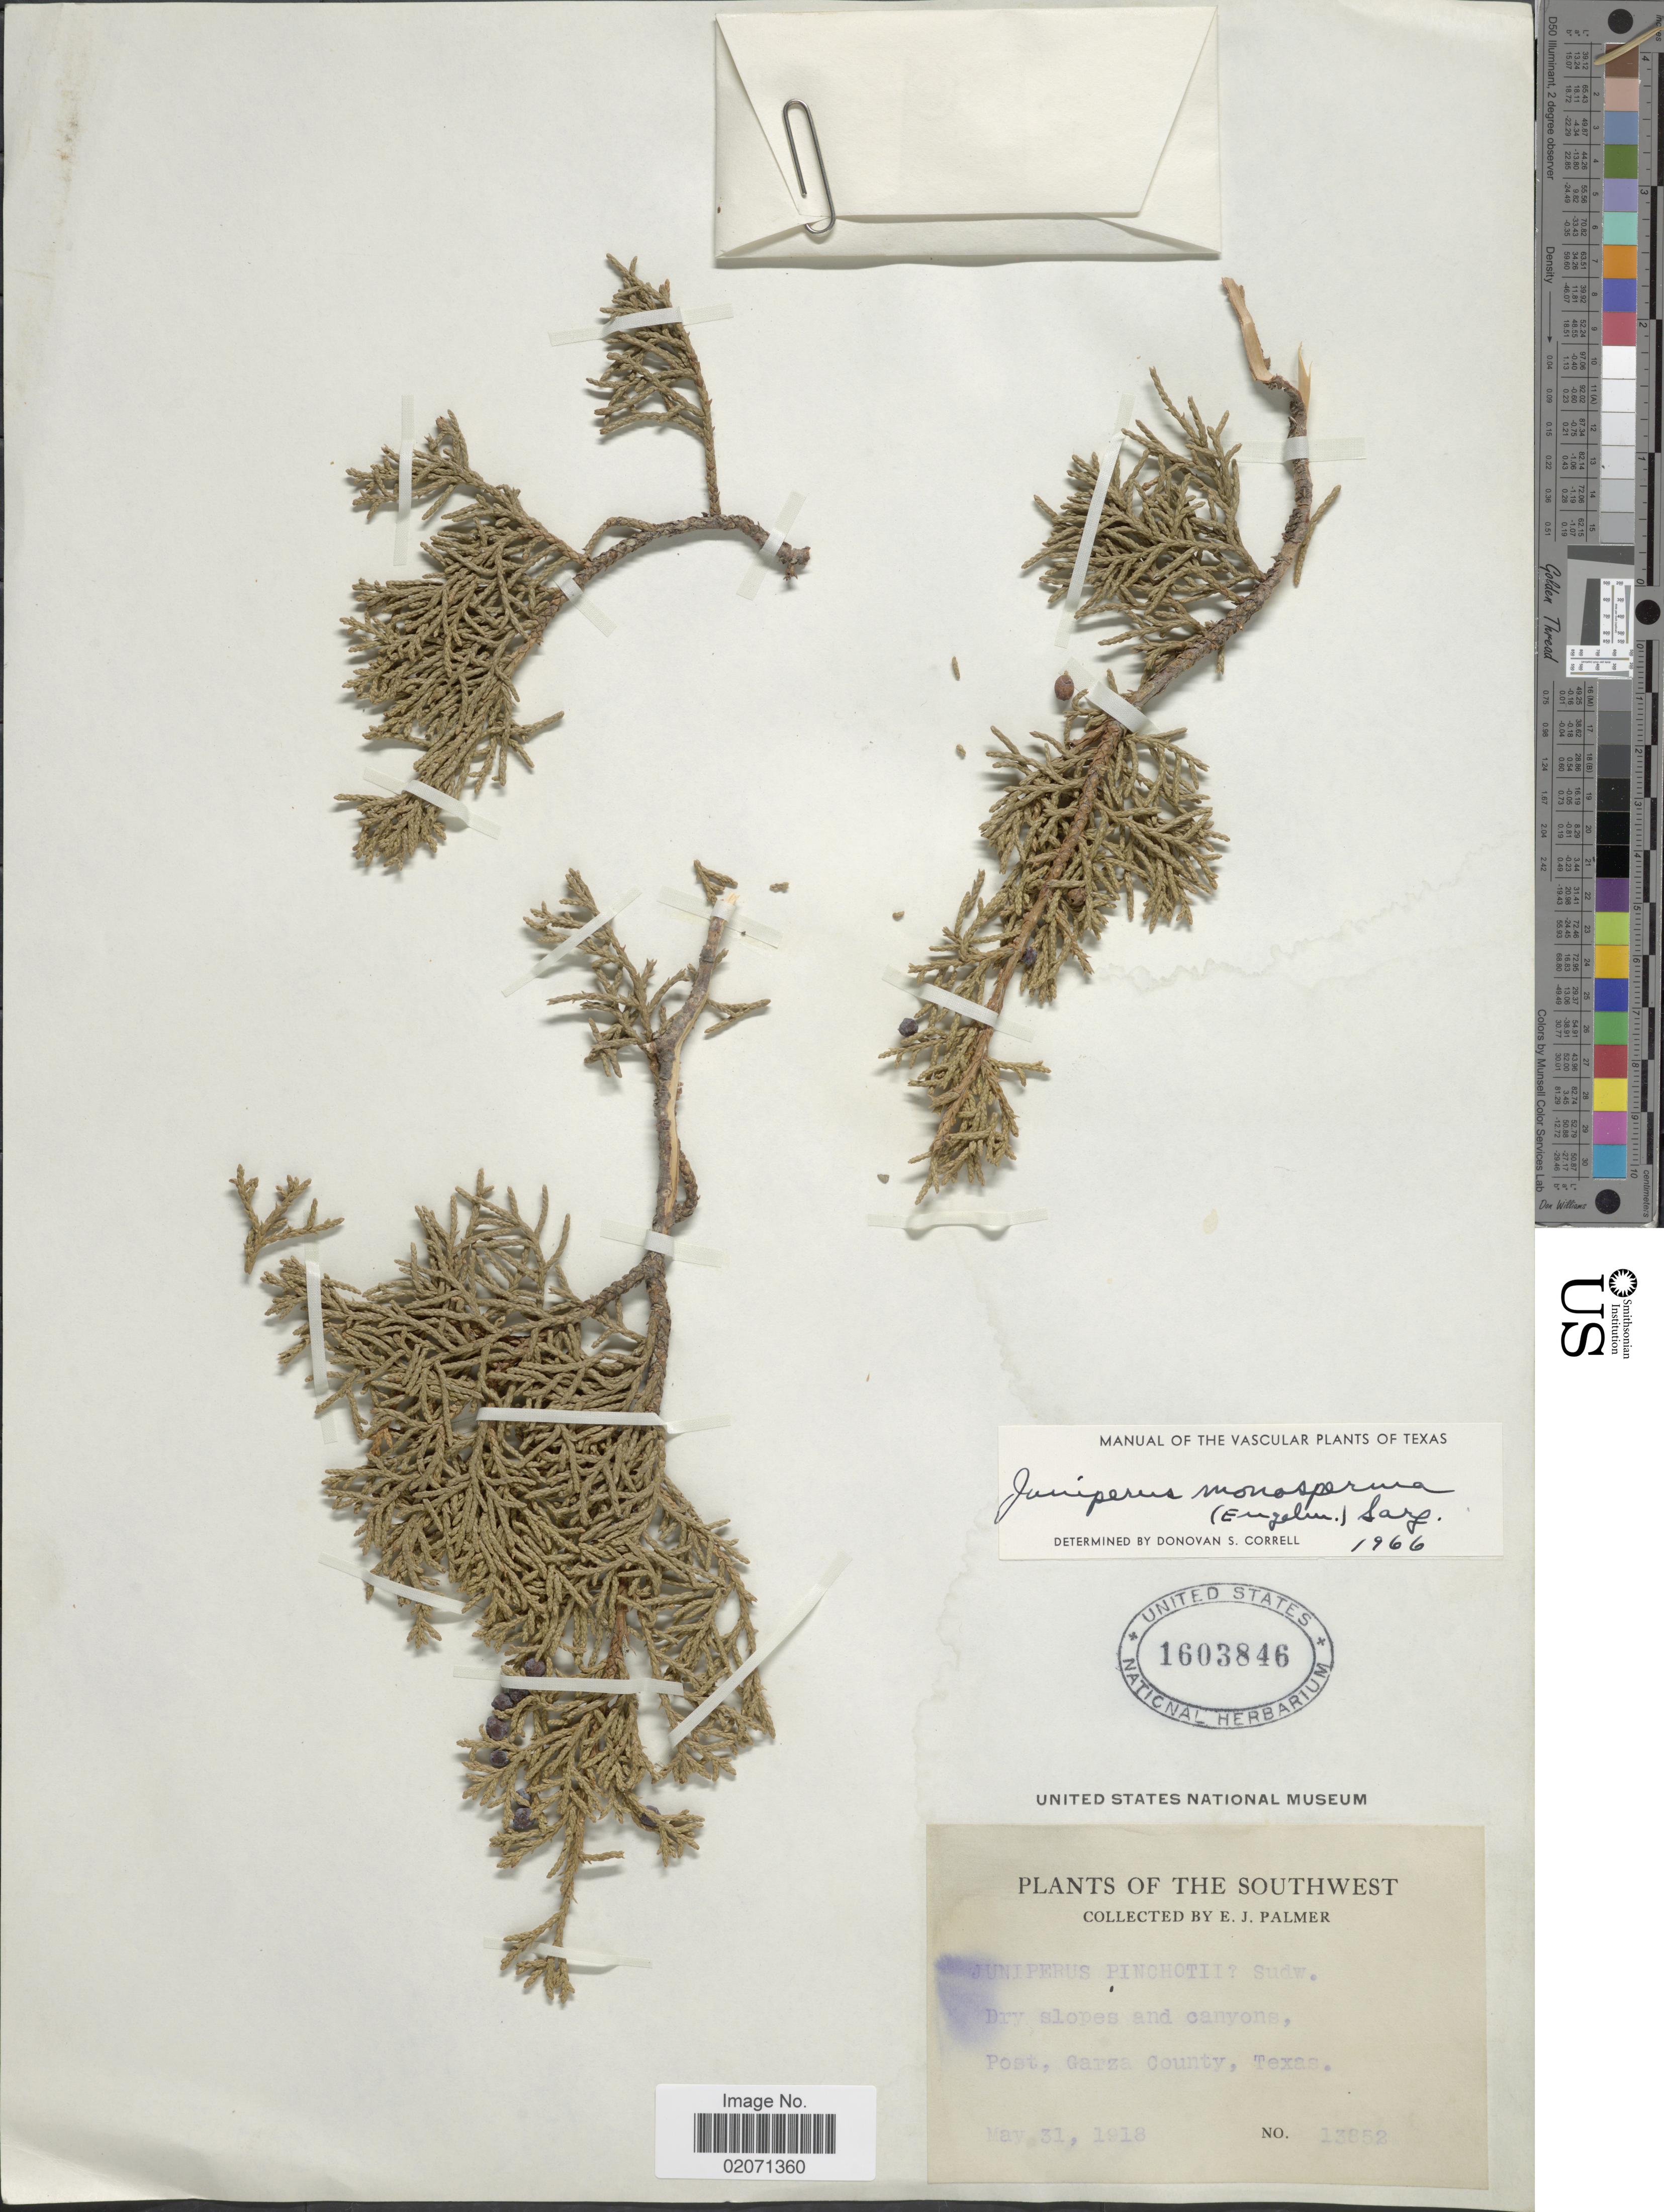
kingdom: Plantae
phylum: Tracheophyta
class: Pinopsida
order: Pinales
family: Cupressaceae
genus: Juniperus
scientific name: Juniperus monosperma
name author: (Engelm.) Sarg.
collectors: E. J. Palmer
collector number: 13852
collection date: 1918-05-31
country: United States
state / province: Texas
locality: The Southwest. Post, Garza County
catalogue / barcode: US 1603846